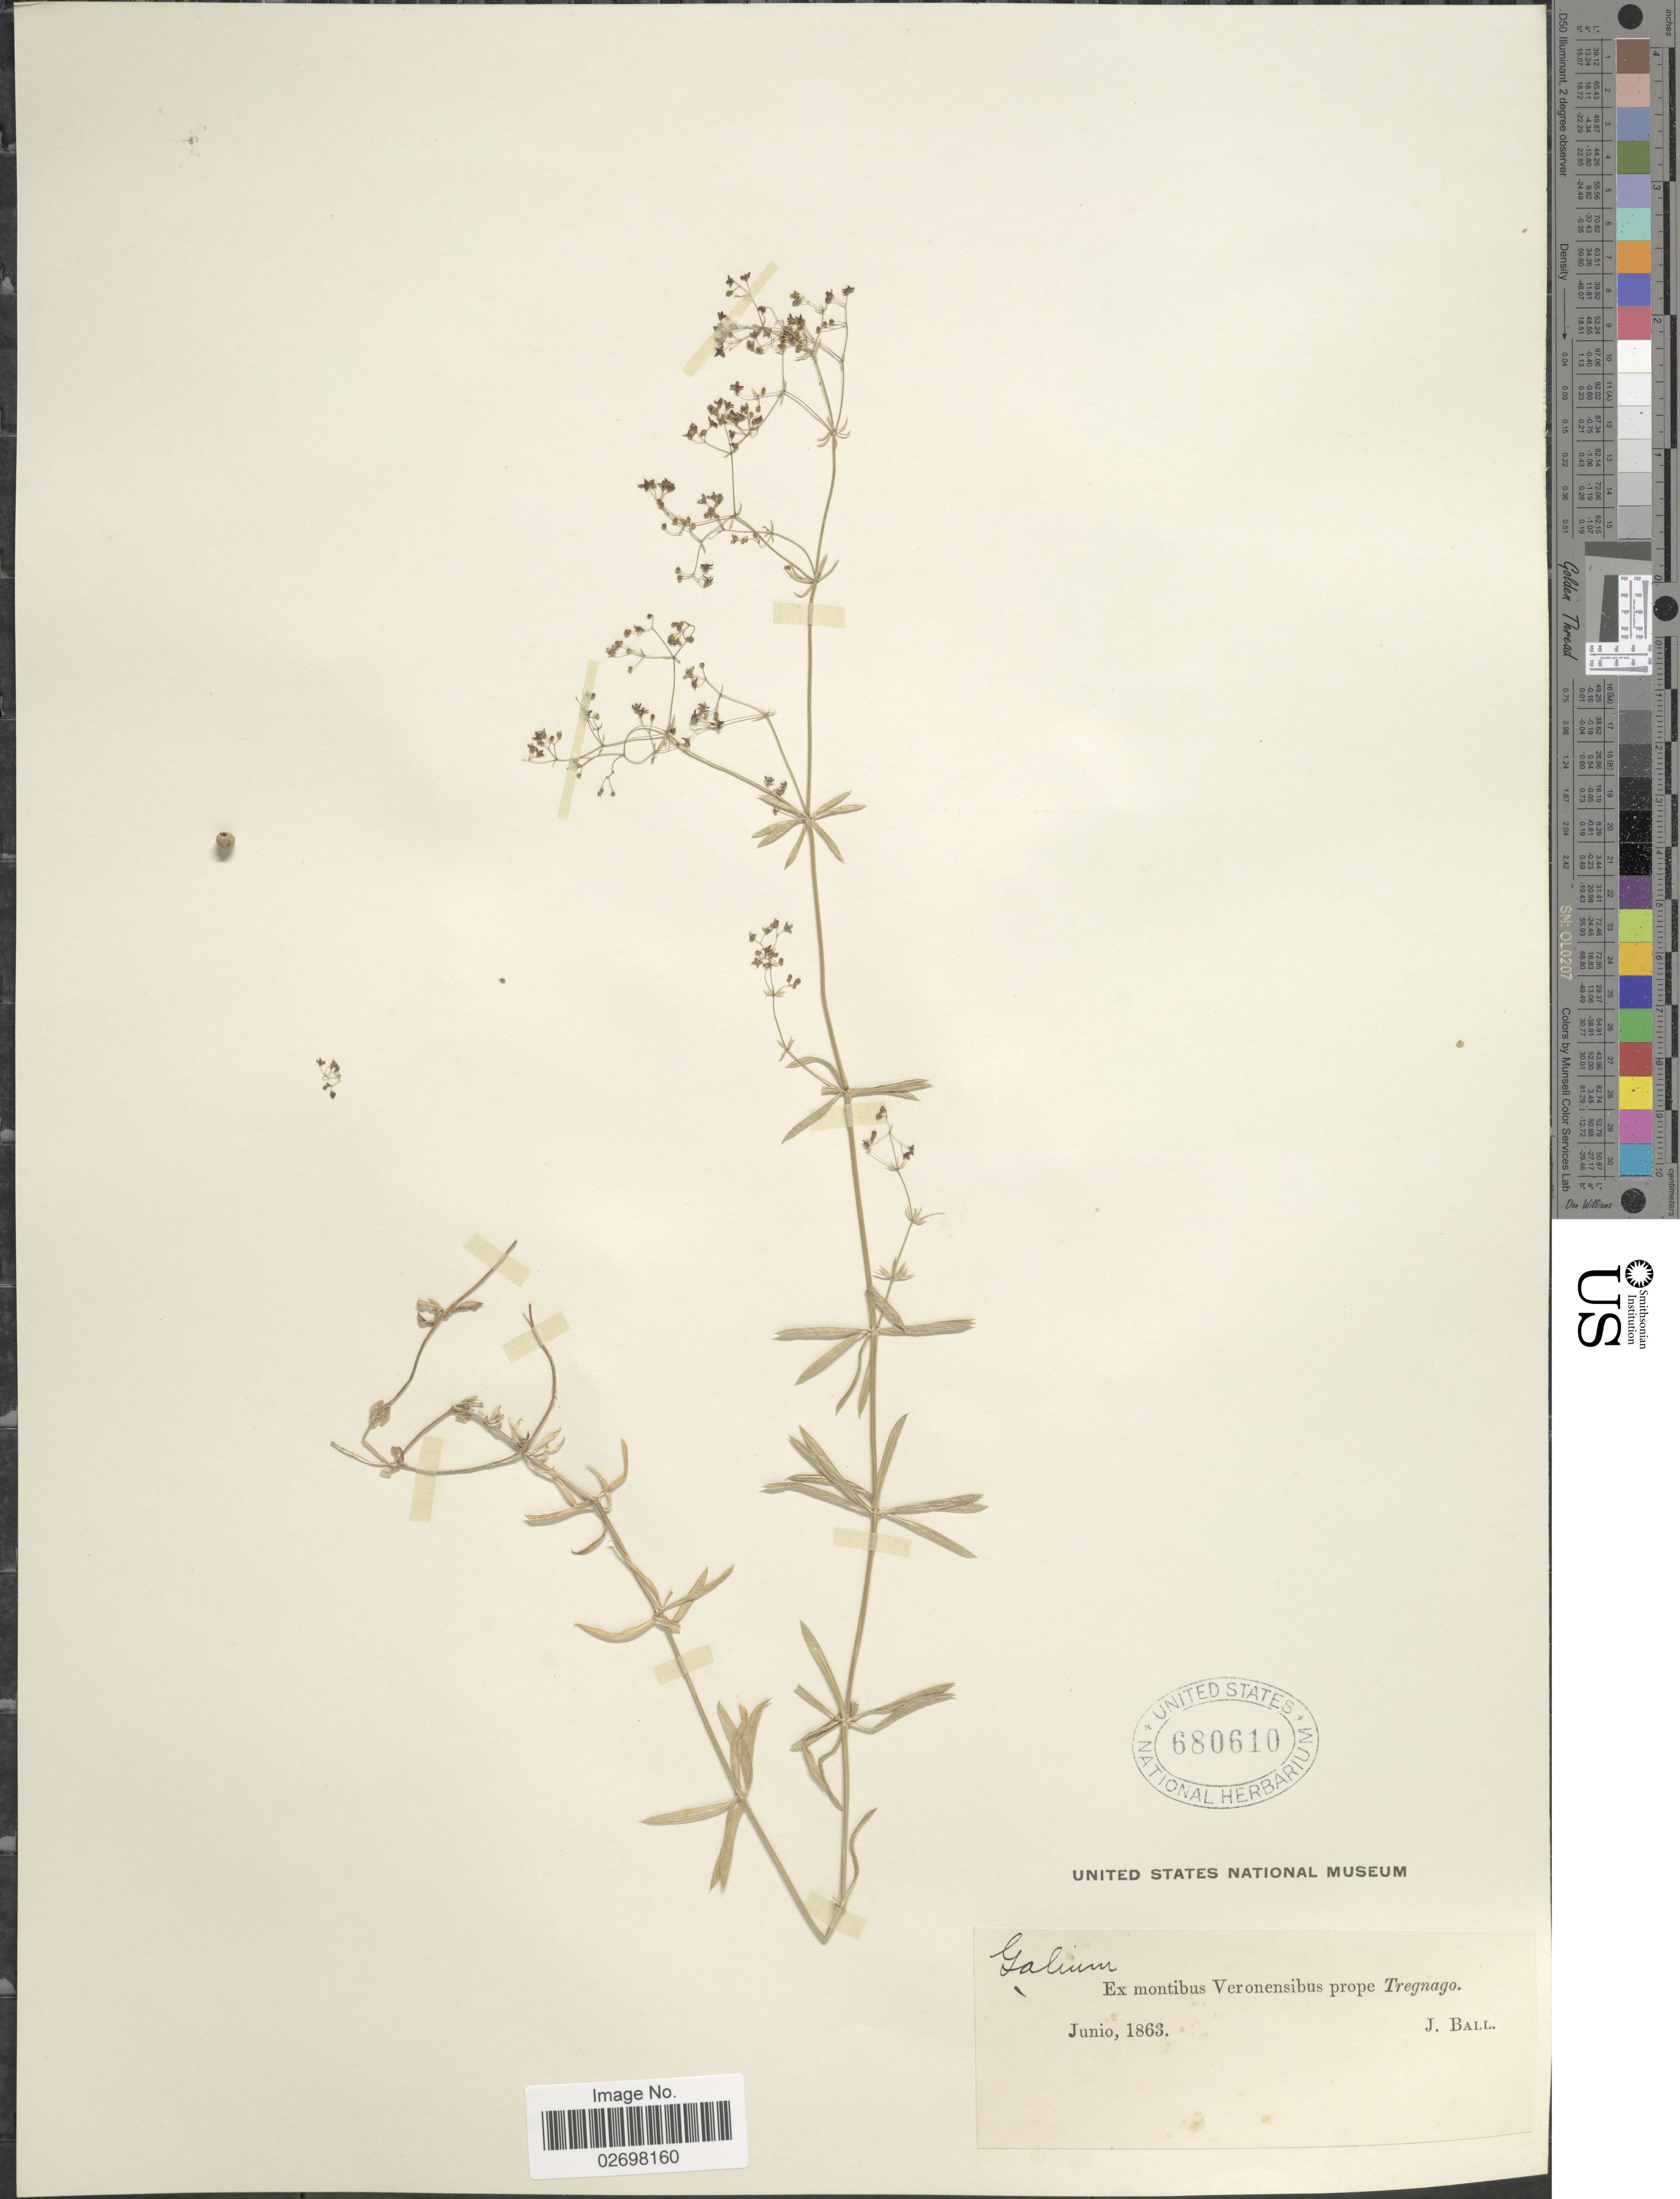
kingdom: Plantae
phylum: Tracheophyta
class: Magnoliopsida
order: Gentianales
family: Rubiaceae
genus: Galium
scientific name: Galium sp.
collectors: J. Ball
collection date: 1863-06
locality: Montibus Veronensibus prope Tregnago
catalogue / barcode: US 680610